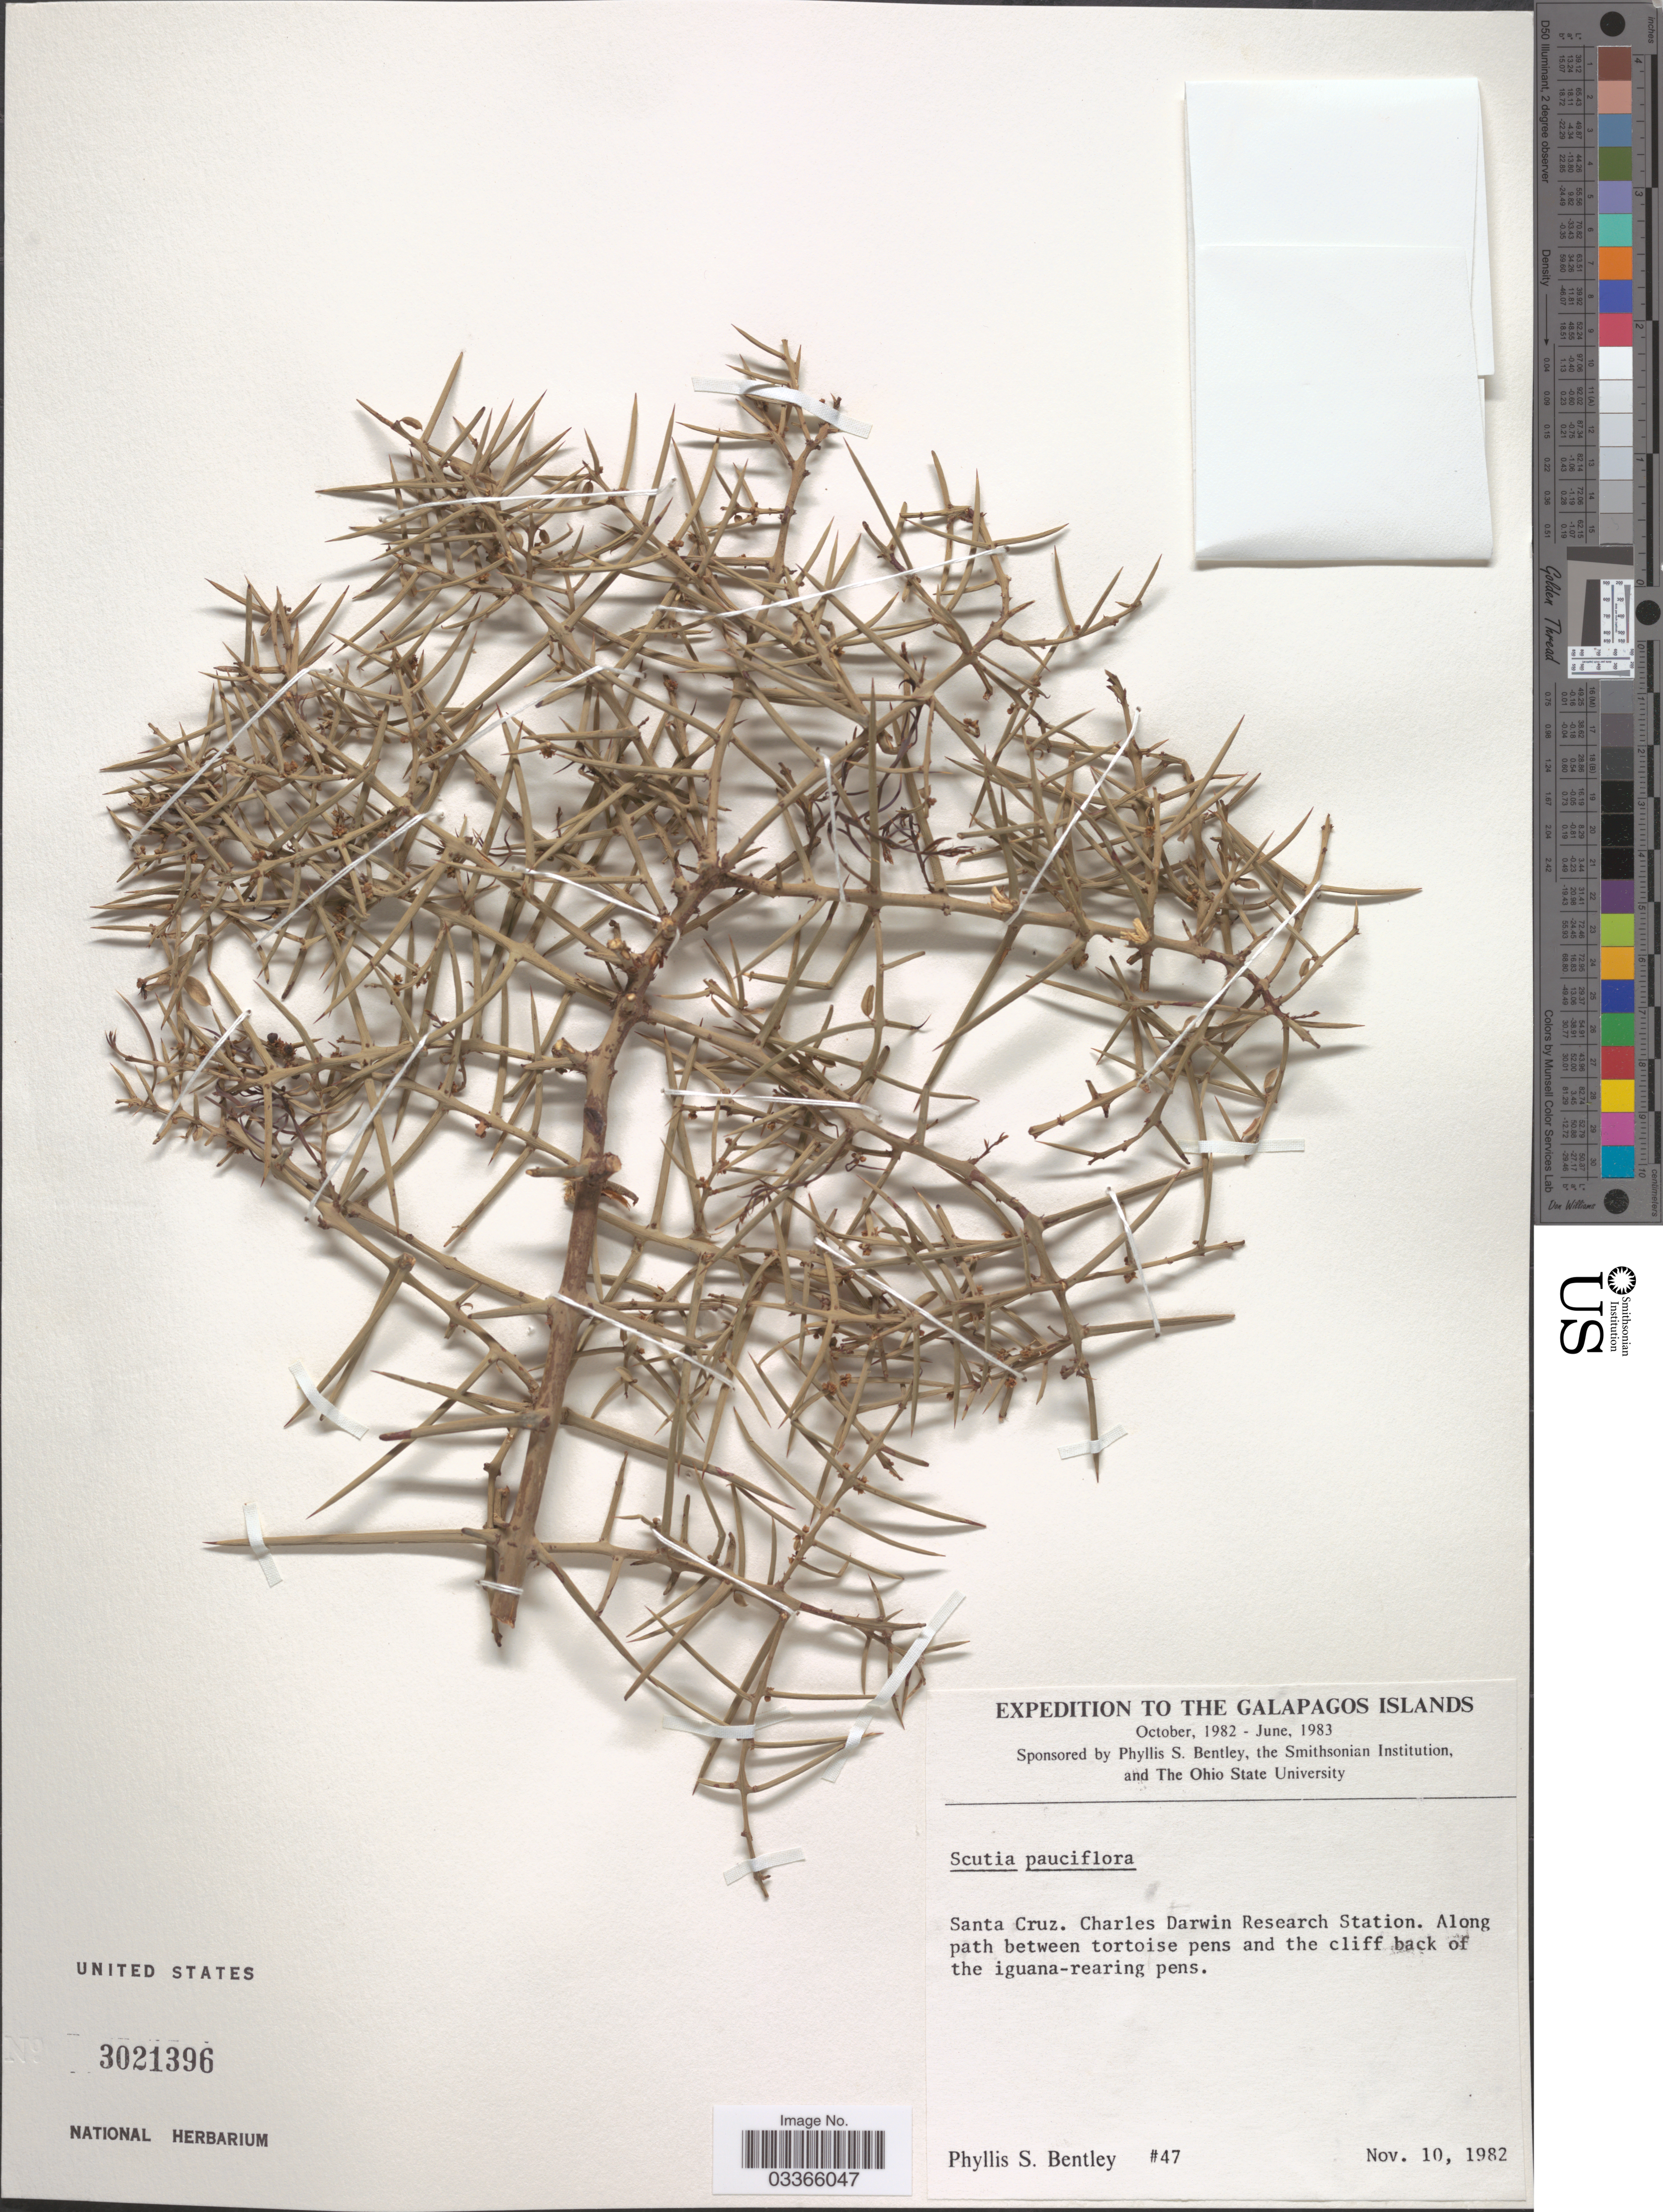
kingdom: Plantae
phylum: Tracheophyta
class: Magnoliopsida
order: Rosales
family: Rhamnaceae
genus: Scutia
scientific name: Scutia pauciflora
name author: (Hook. f.) Weberb.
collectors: P. S. Bentley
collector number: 47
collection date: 1982-11-10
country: Ecuador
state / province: Colón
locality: The Galapagos Islands, Santa Cruz, Charles Darwin Research Station. Along path between tortoise pens and the cliff back of the iguana-rearing pens.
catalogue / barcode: US 3021396